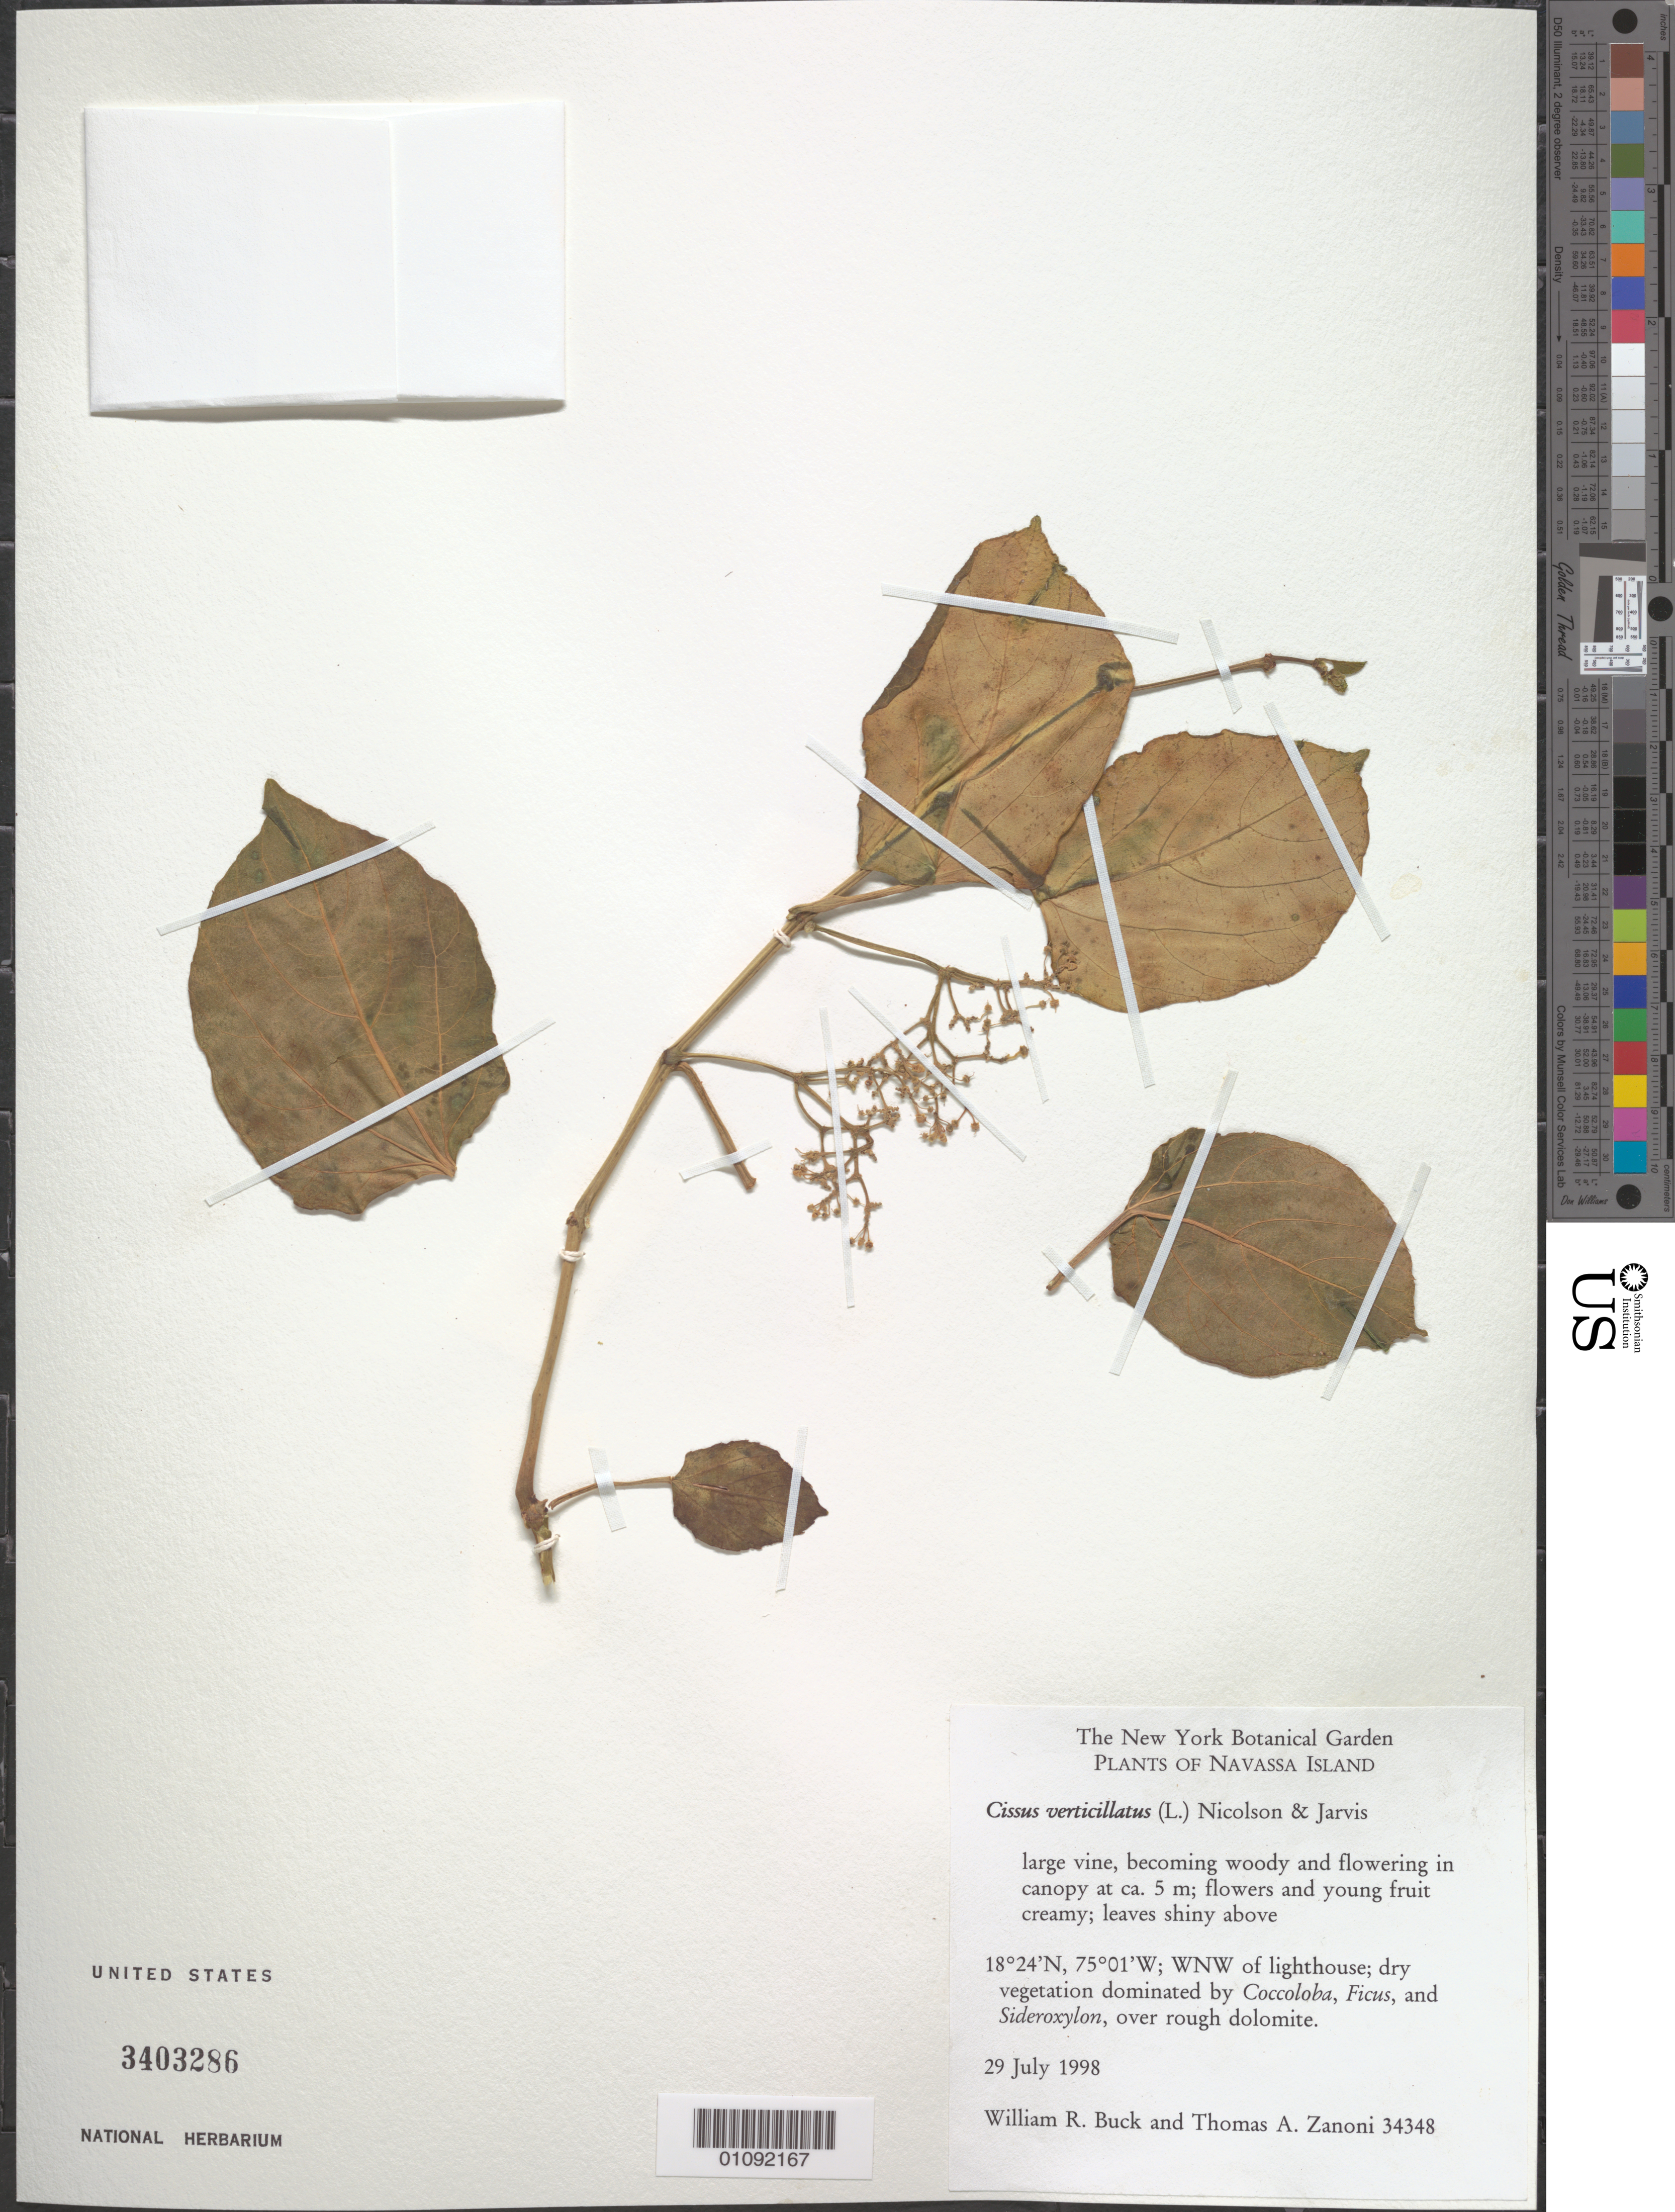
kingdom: Plantae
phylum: Tracheophyta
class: Magnoliopsida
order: Vitales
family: Vitaceae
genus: Cissus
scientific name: Cissus verticillata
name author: (L.) Nicolson & C.E. Jarvis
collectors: W. R. Buck & T. A. Zanoni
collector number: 34348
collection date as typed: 29 Jul 1998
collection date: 1998-07-29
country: Navassa Island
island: Navassa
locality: Navassa Island. WNW of lighthouse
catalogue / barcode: US 3403286